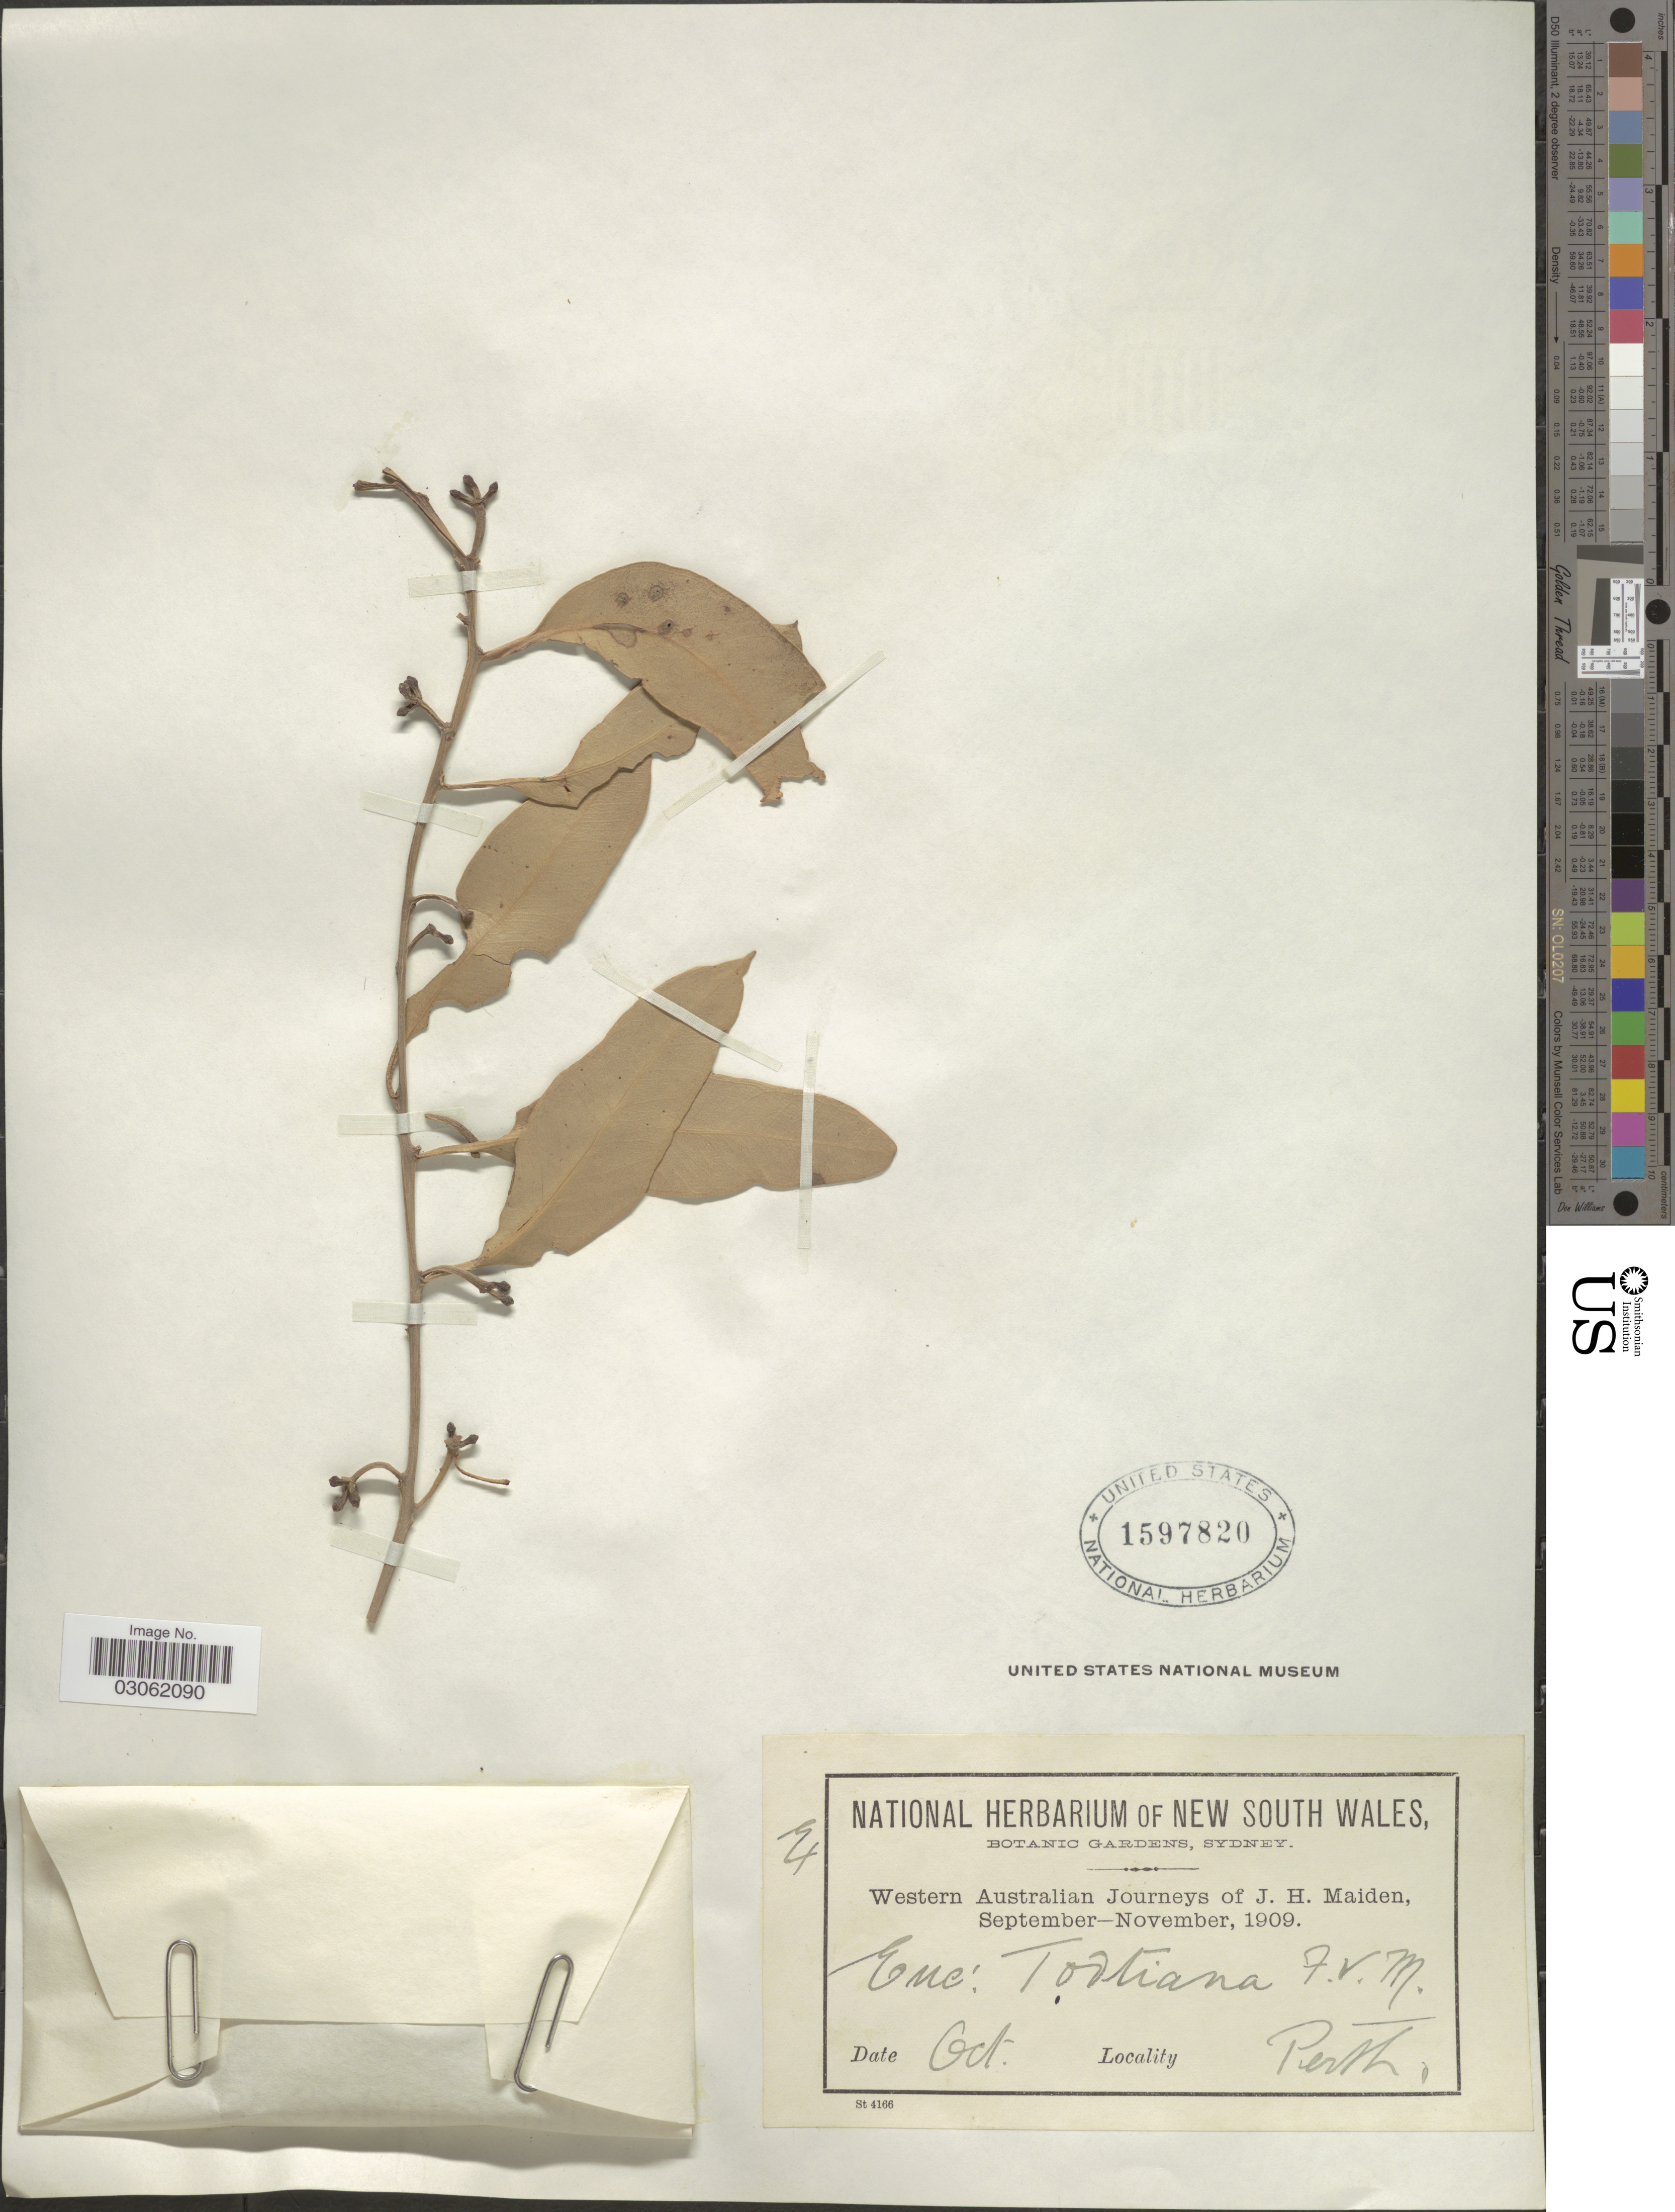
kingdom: Plantae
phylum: Tracheophyta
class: Magnoliopsida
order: Myrtales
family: Myrtaceae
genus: Eucalyptus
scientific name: Eucalyptus todtiana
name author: F. Muell.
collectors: J. Maiden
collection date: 1909-10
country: Australia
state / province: Western Australia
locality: Western Australian. Perth.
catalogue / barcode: US 1597820